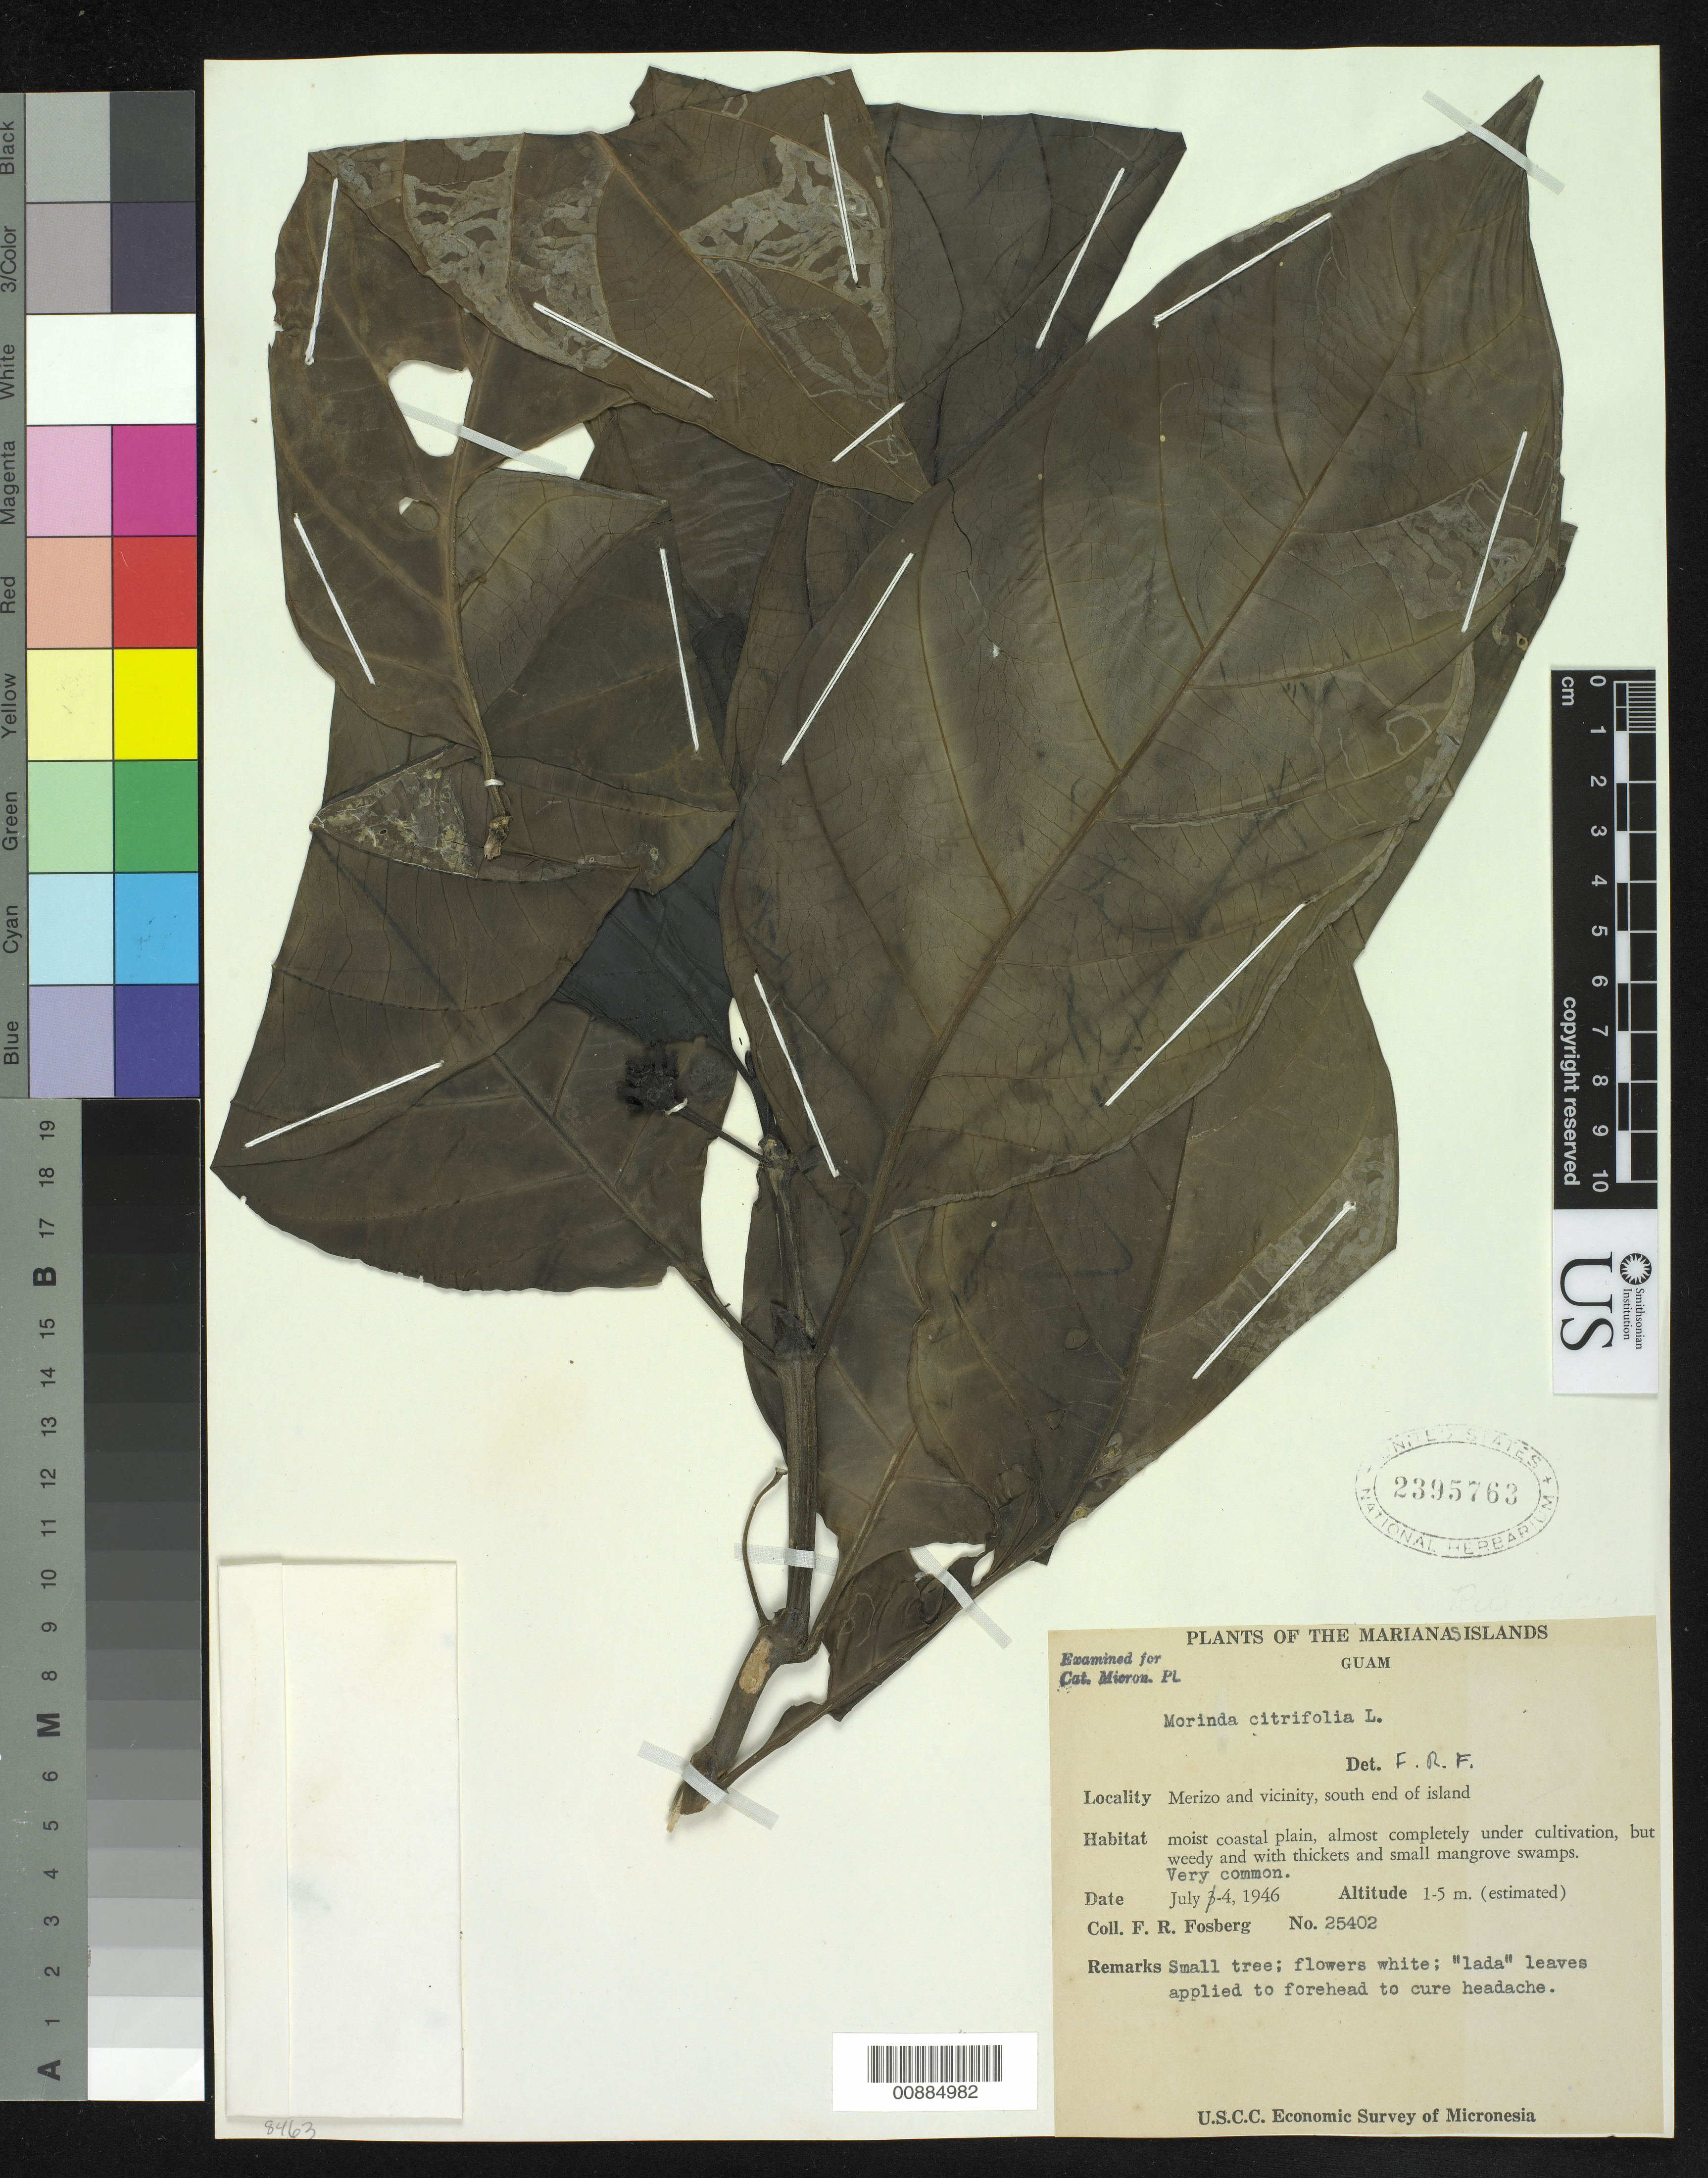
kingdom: Plantae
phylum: Tracheophyta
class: Magnoliopsida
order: Gentianales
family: Rubiaceae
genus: Morinda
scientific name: Morinda citrifolia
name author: L.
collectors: F. R. Fosberg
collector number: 25402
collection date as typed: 04 Jul 1946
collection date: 1946-07-04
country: Guam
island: Guam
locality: South end of island, Merizo and vicinity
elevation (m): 1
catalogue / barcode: US 2395763